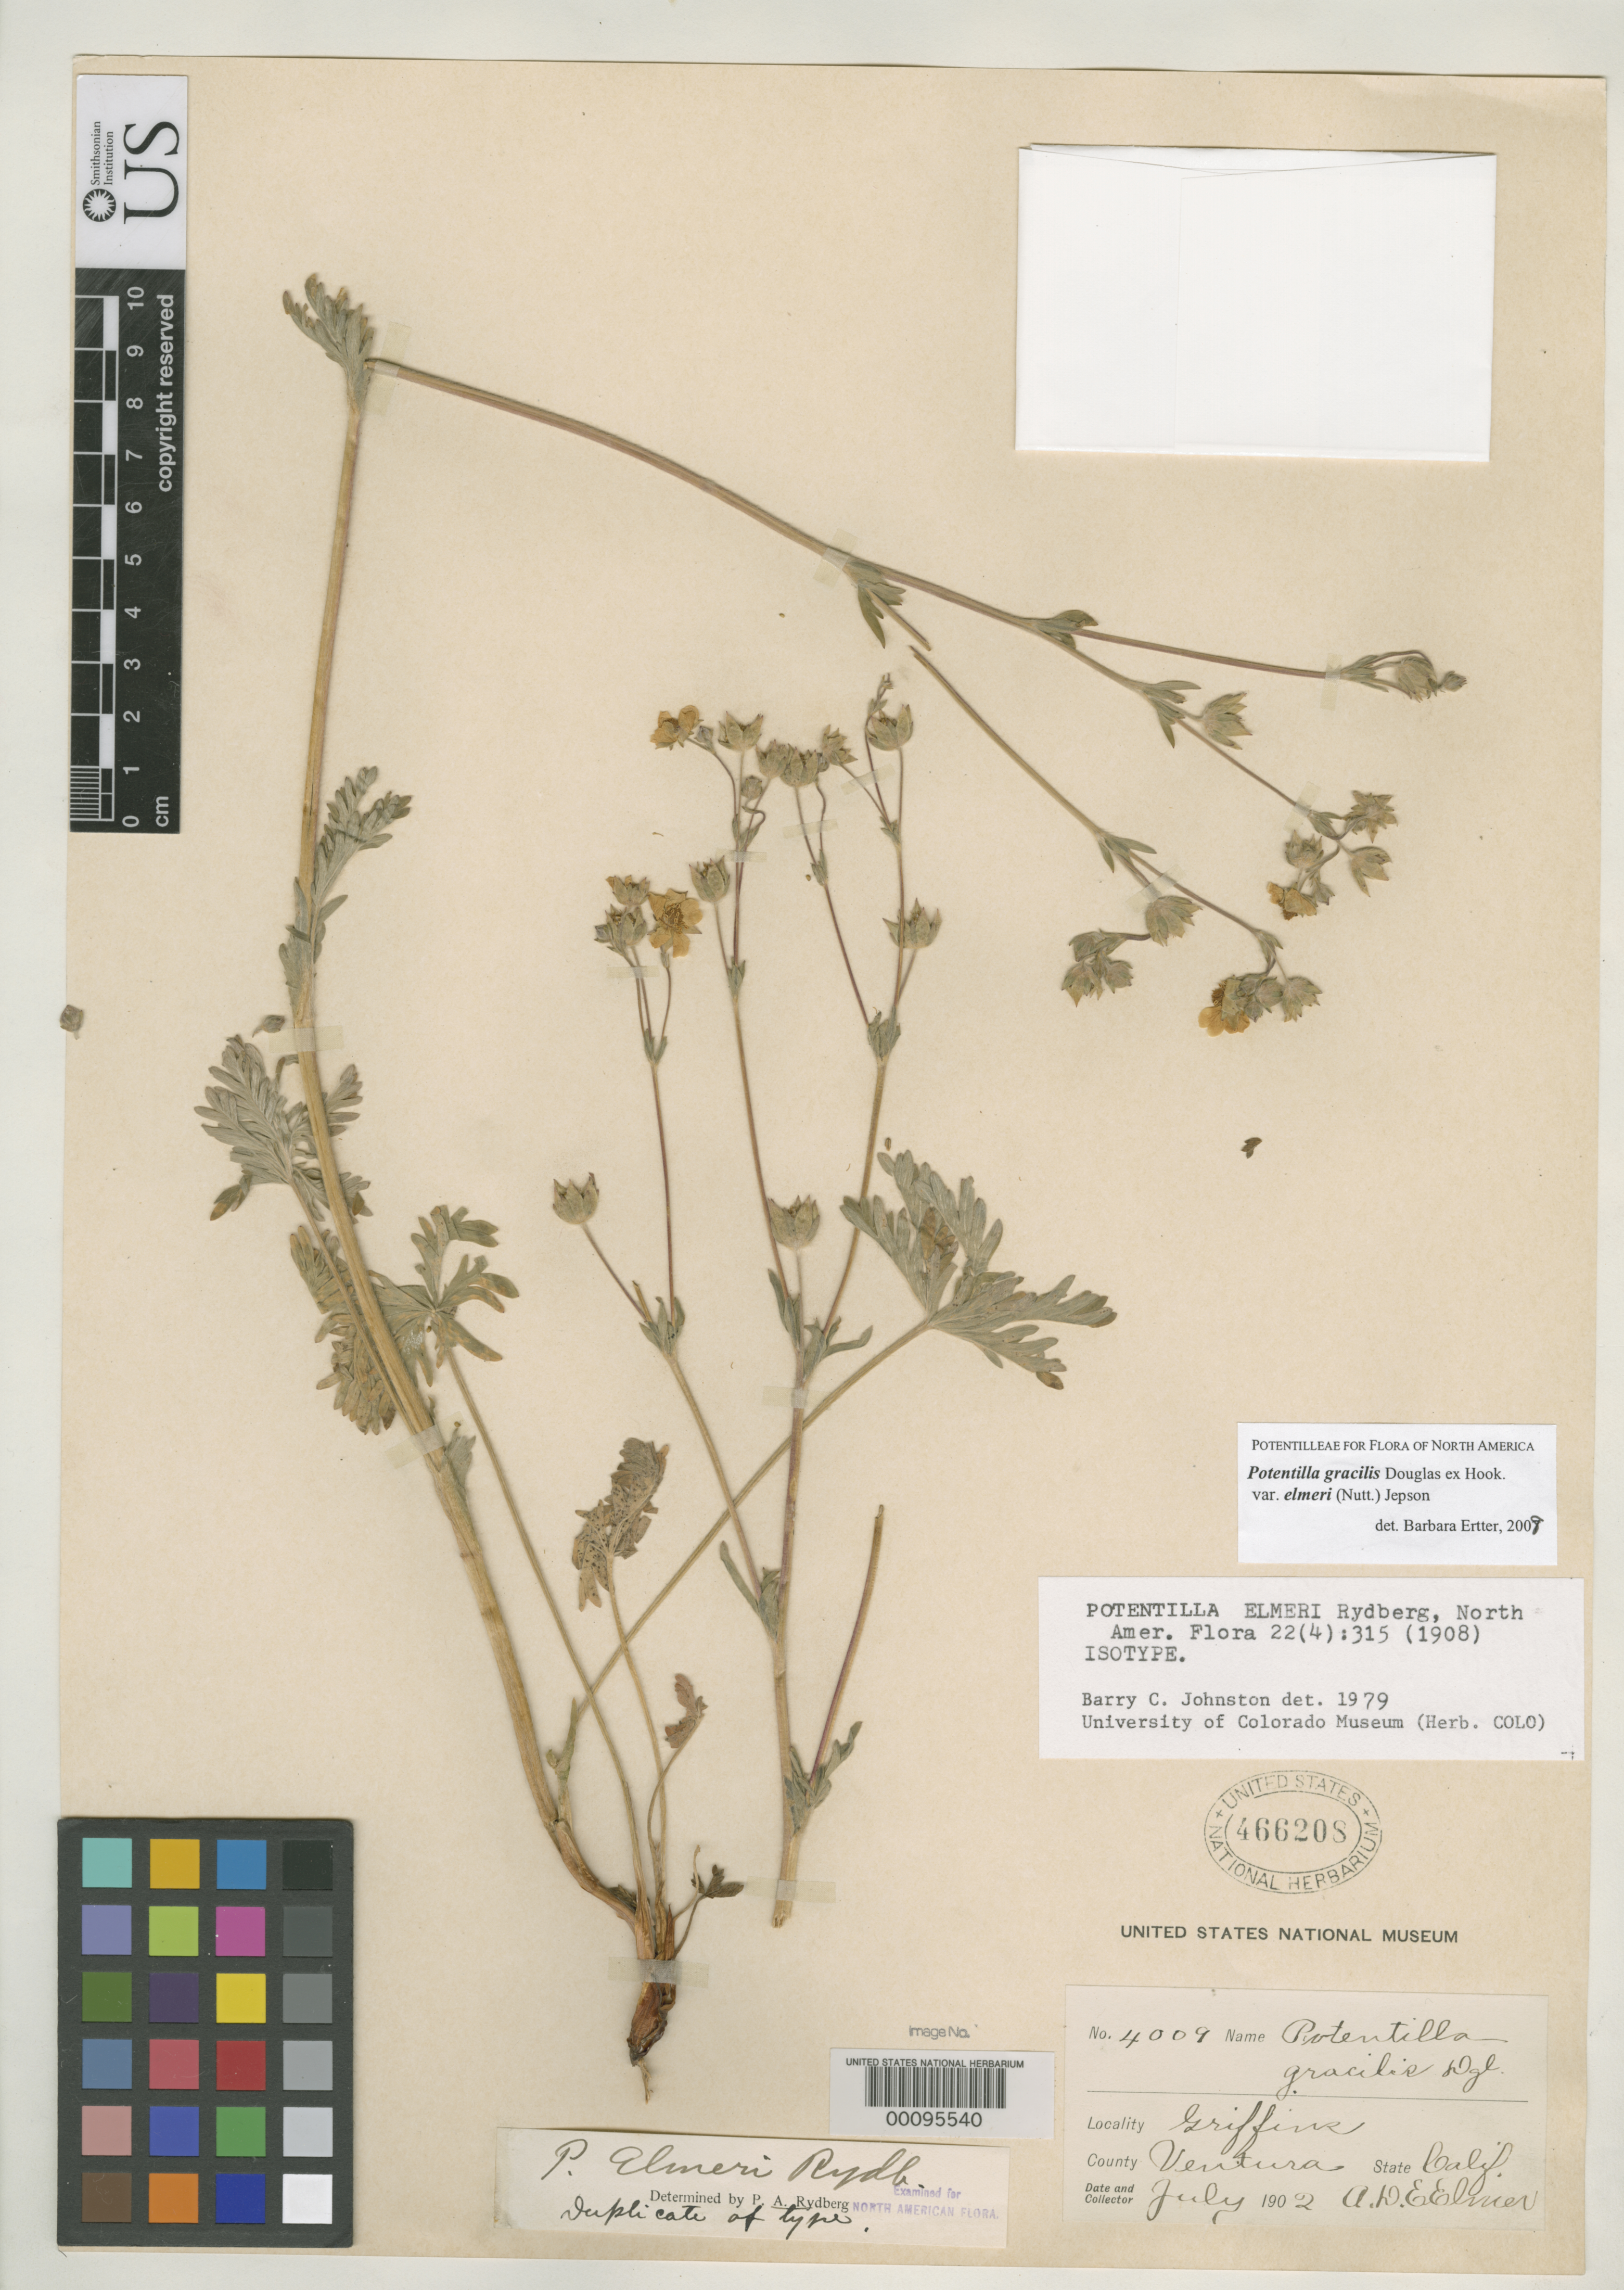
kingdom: Plantae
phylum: Tracheophyta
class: Magnoliopsida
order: Rosales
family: Rosaceae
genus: Potentilla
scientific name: Potentilla elmeri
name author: Rydb.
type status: Isotype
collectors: A. D. E. Elmer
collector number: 4009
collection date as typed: Jul 1902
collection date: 1902-07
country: United States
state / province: California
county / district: Ventura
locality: Griffins.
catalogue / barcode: US 466208